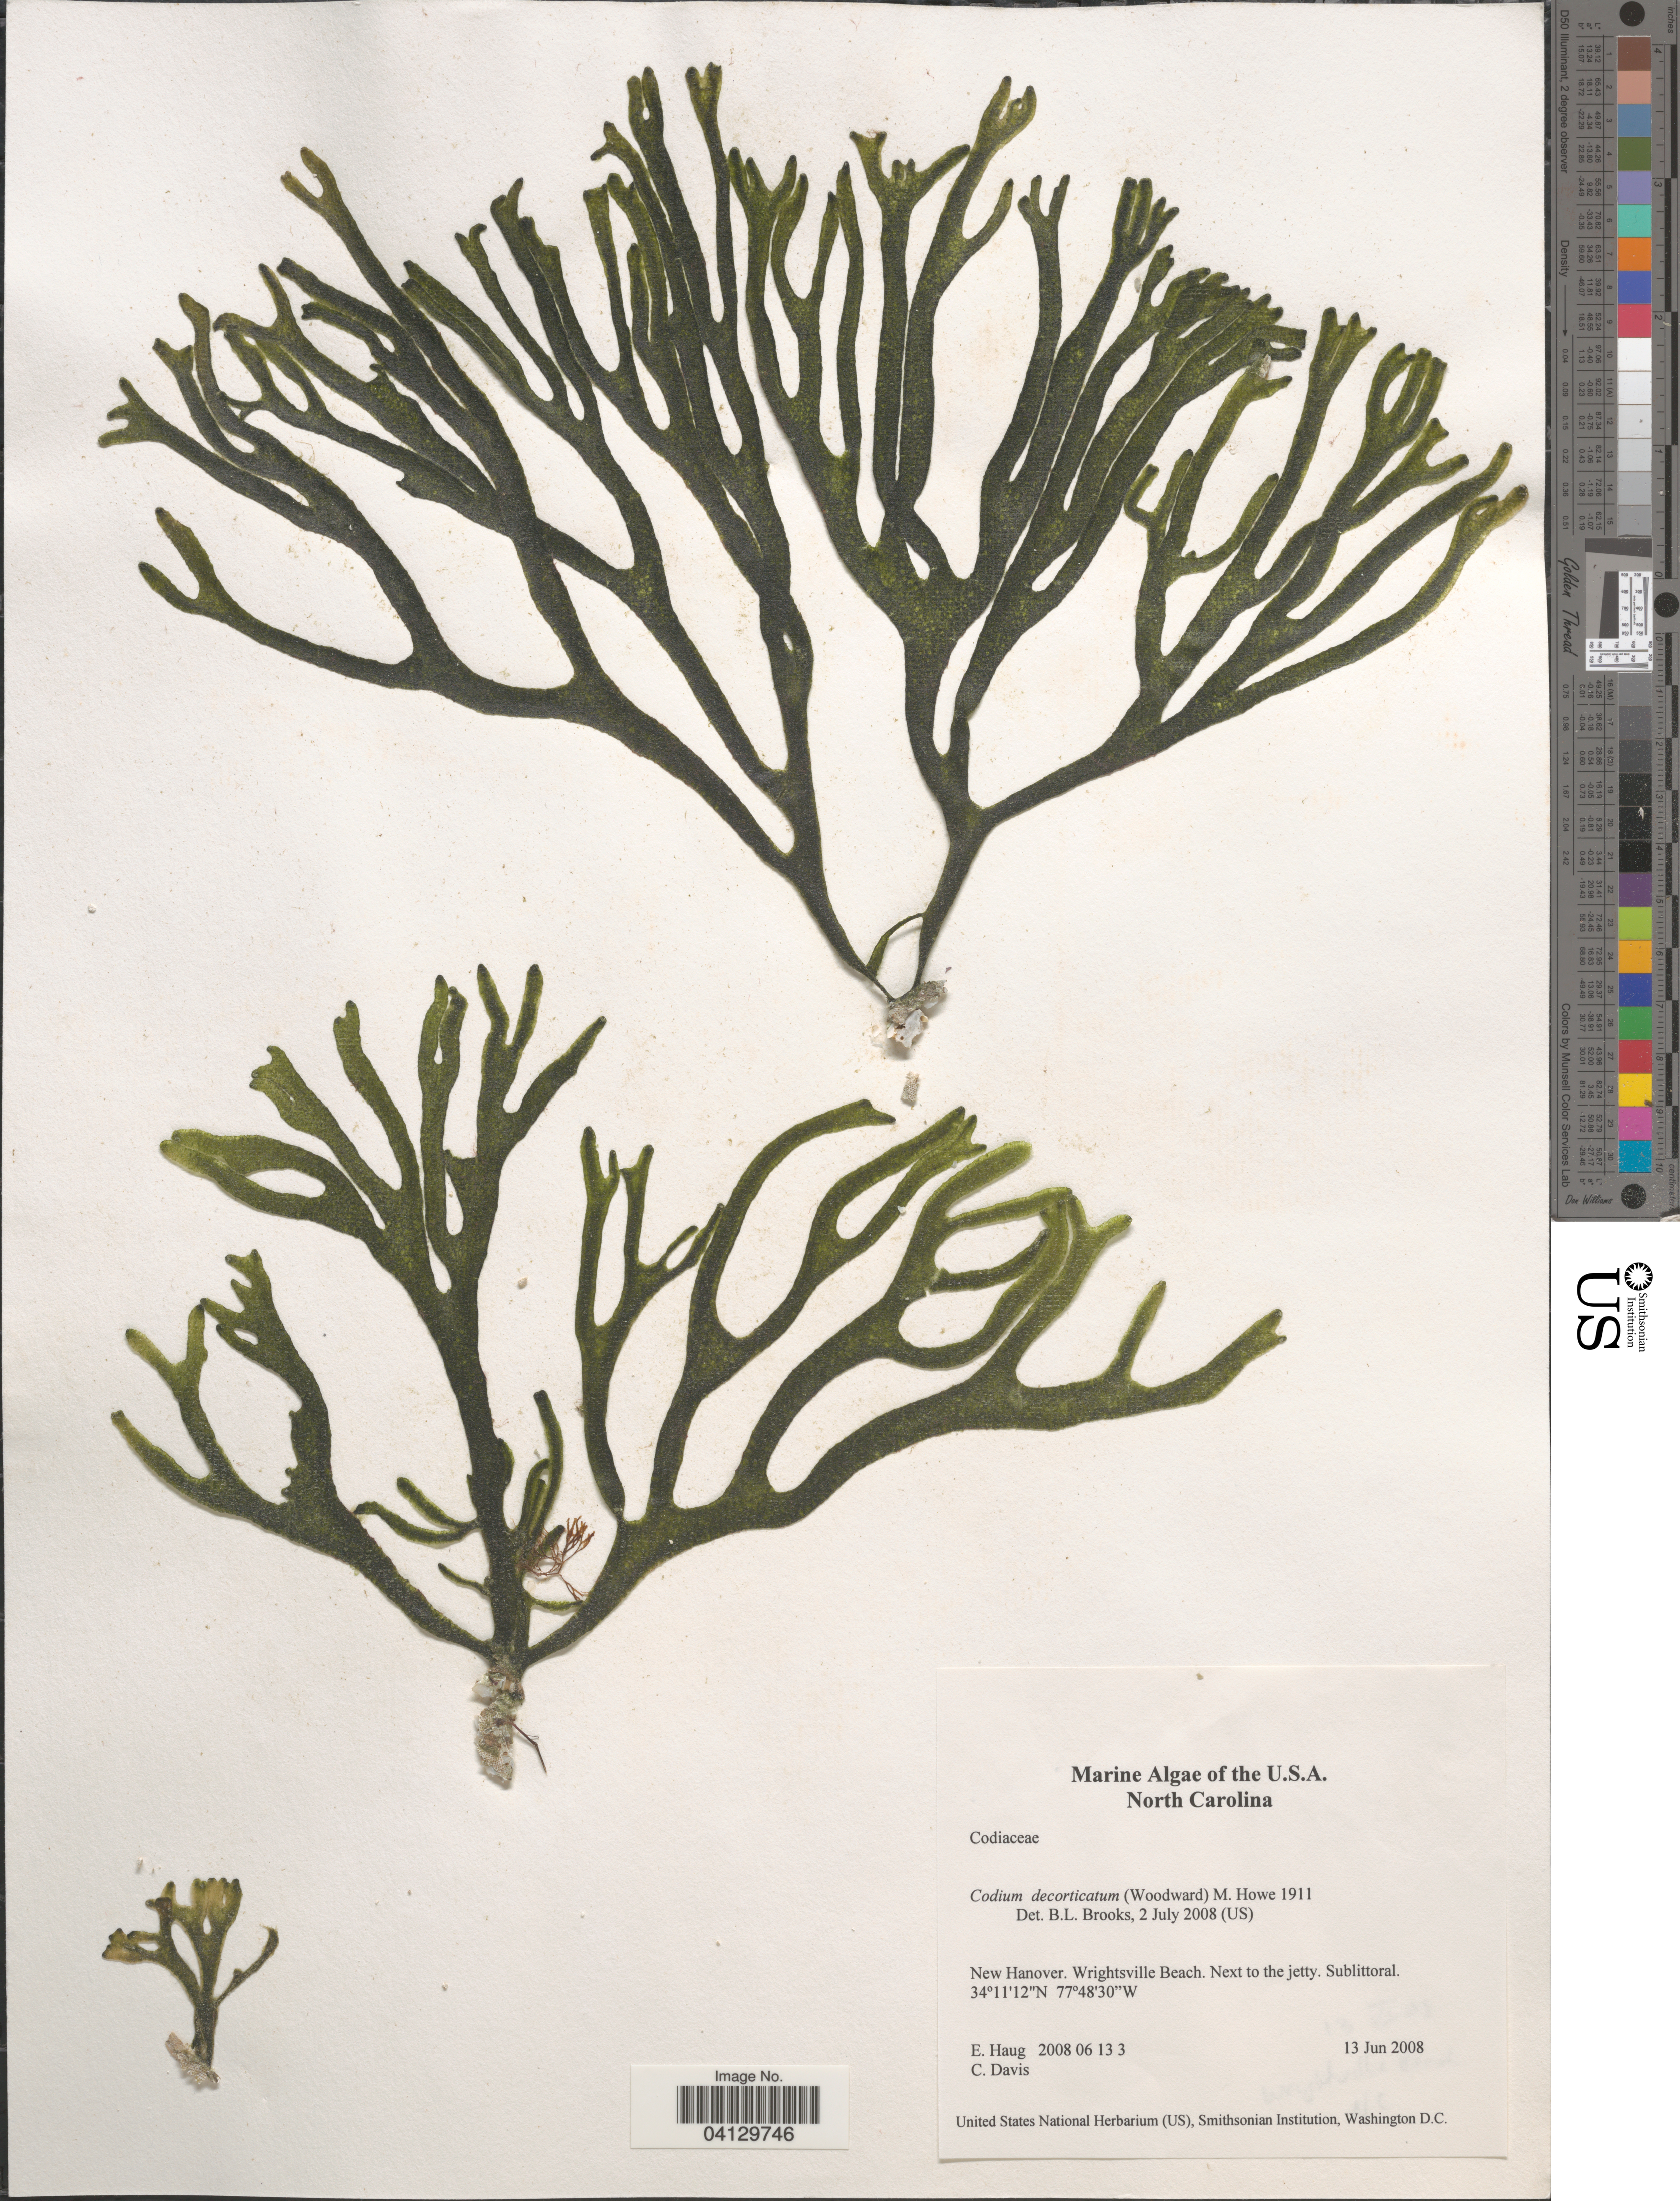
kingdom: Plantae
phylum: Chlorophyta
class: Ulvophyceae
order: Bryopsidales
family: Codiaceae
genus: Codium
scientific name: Codium decorticatum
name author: (Woodw.) M. Howe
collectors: E. Haug & C. Davis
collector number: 200806133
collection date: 2008-06-13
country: United States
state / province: North Carolina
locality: New Hanover. Wrightsville Beach. Next to the jetty.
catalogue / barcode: US 329081